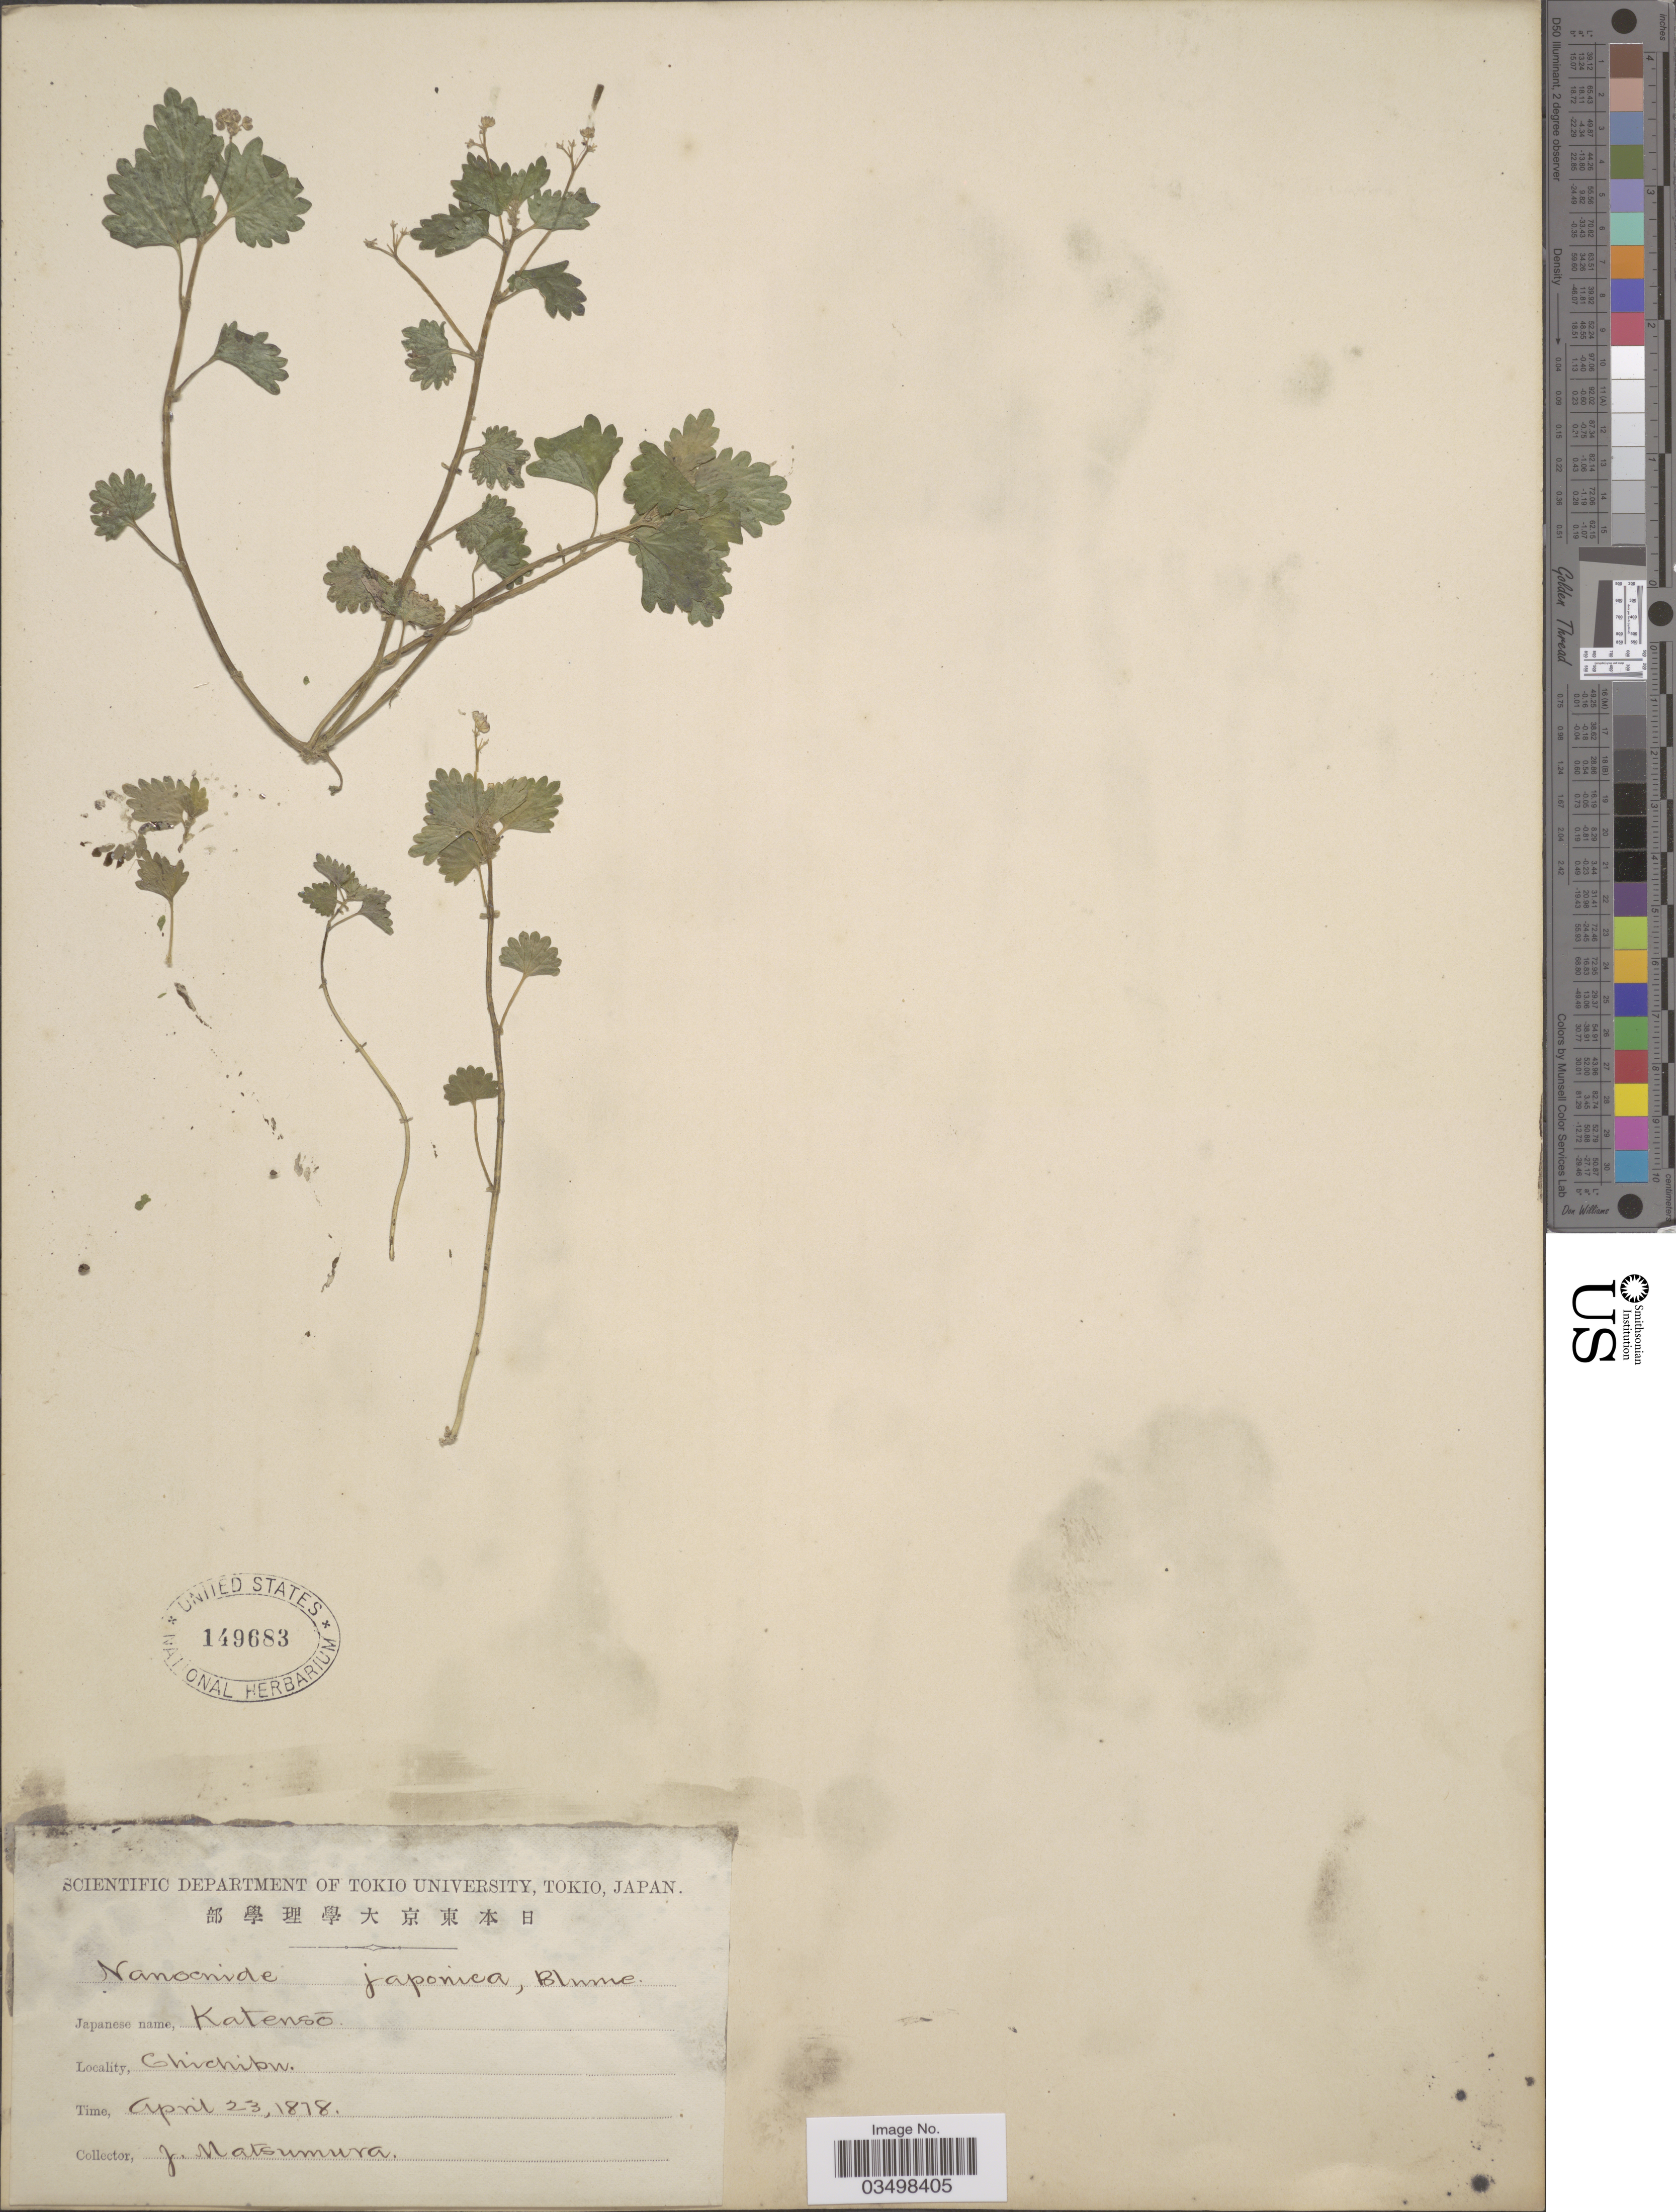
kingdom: Plantae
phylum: Tracheophyta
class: Magnoliopsida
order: Rosales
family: Urticaceae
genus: Nanocnide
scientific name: Nanocnide japonica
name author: Blume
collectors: J. Matsumura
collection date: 1878-04-23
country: Japan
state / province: Tokyo, Federal City of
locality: Tokio. Chichibu.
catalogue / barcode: US 149683